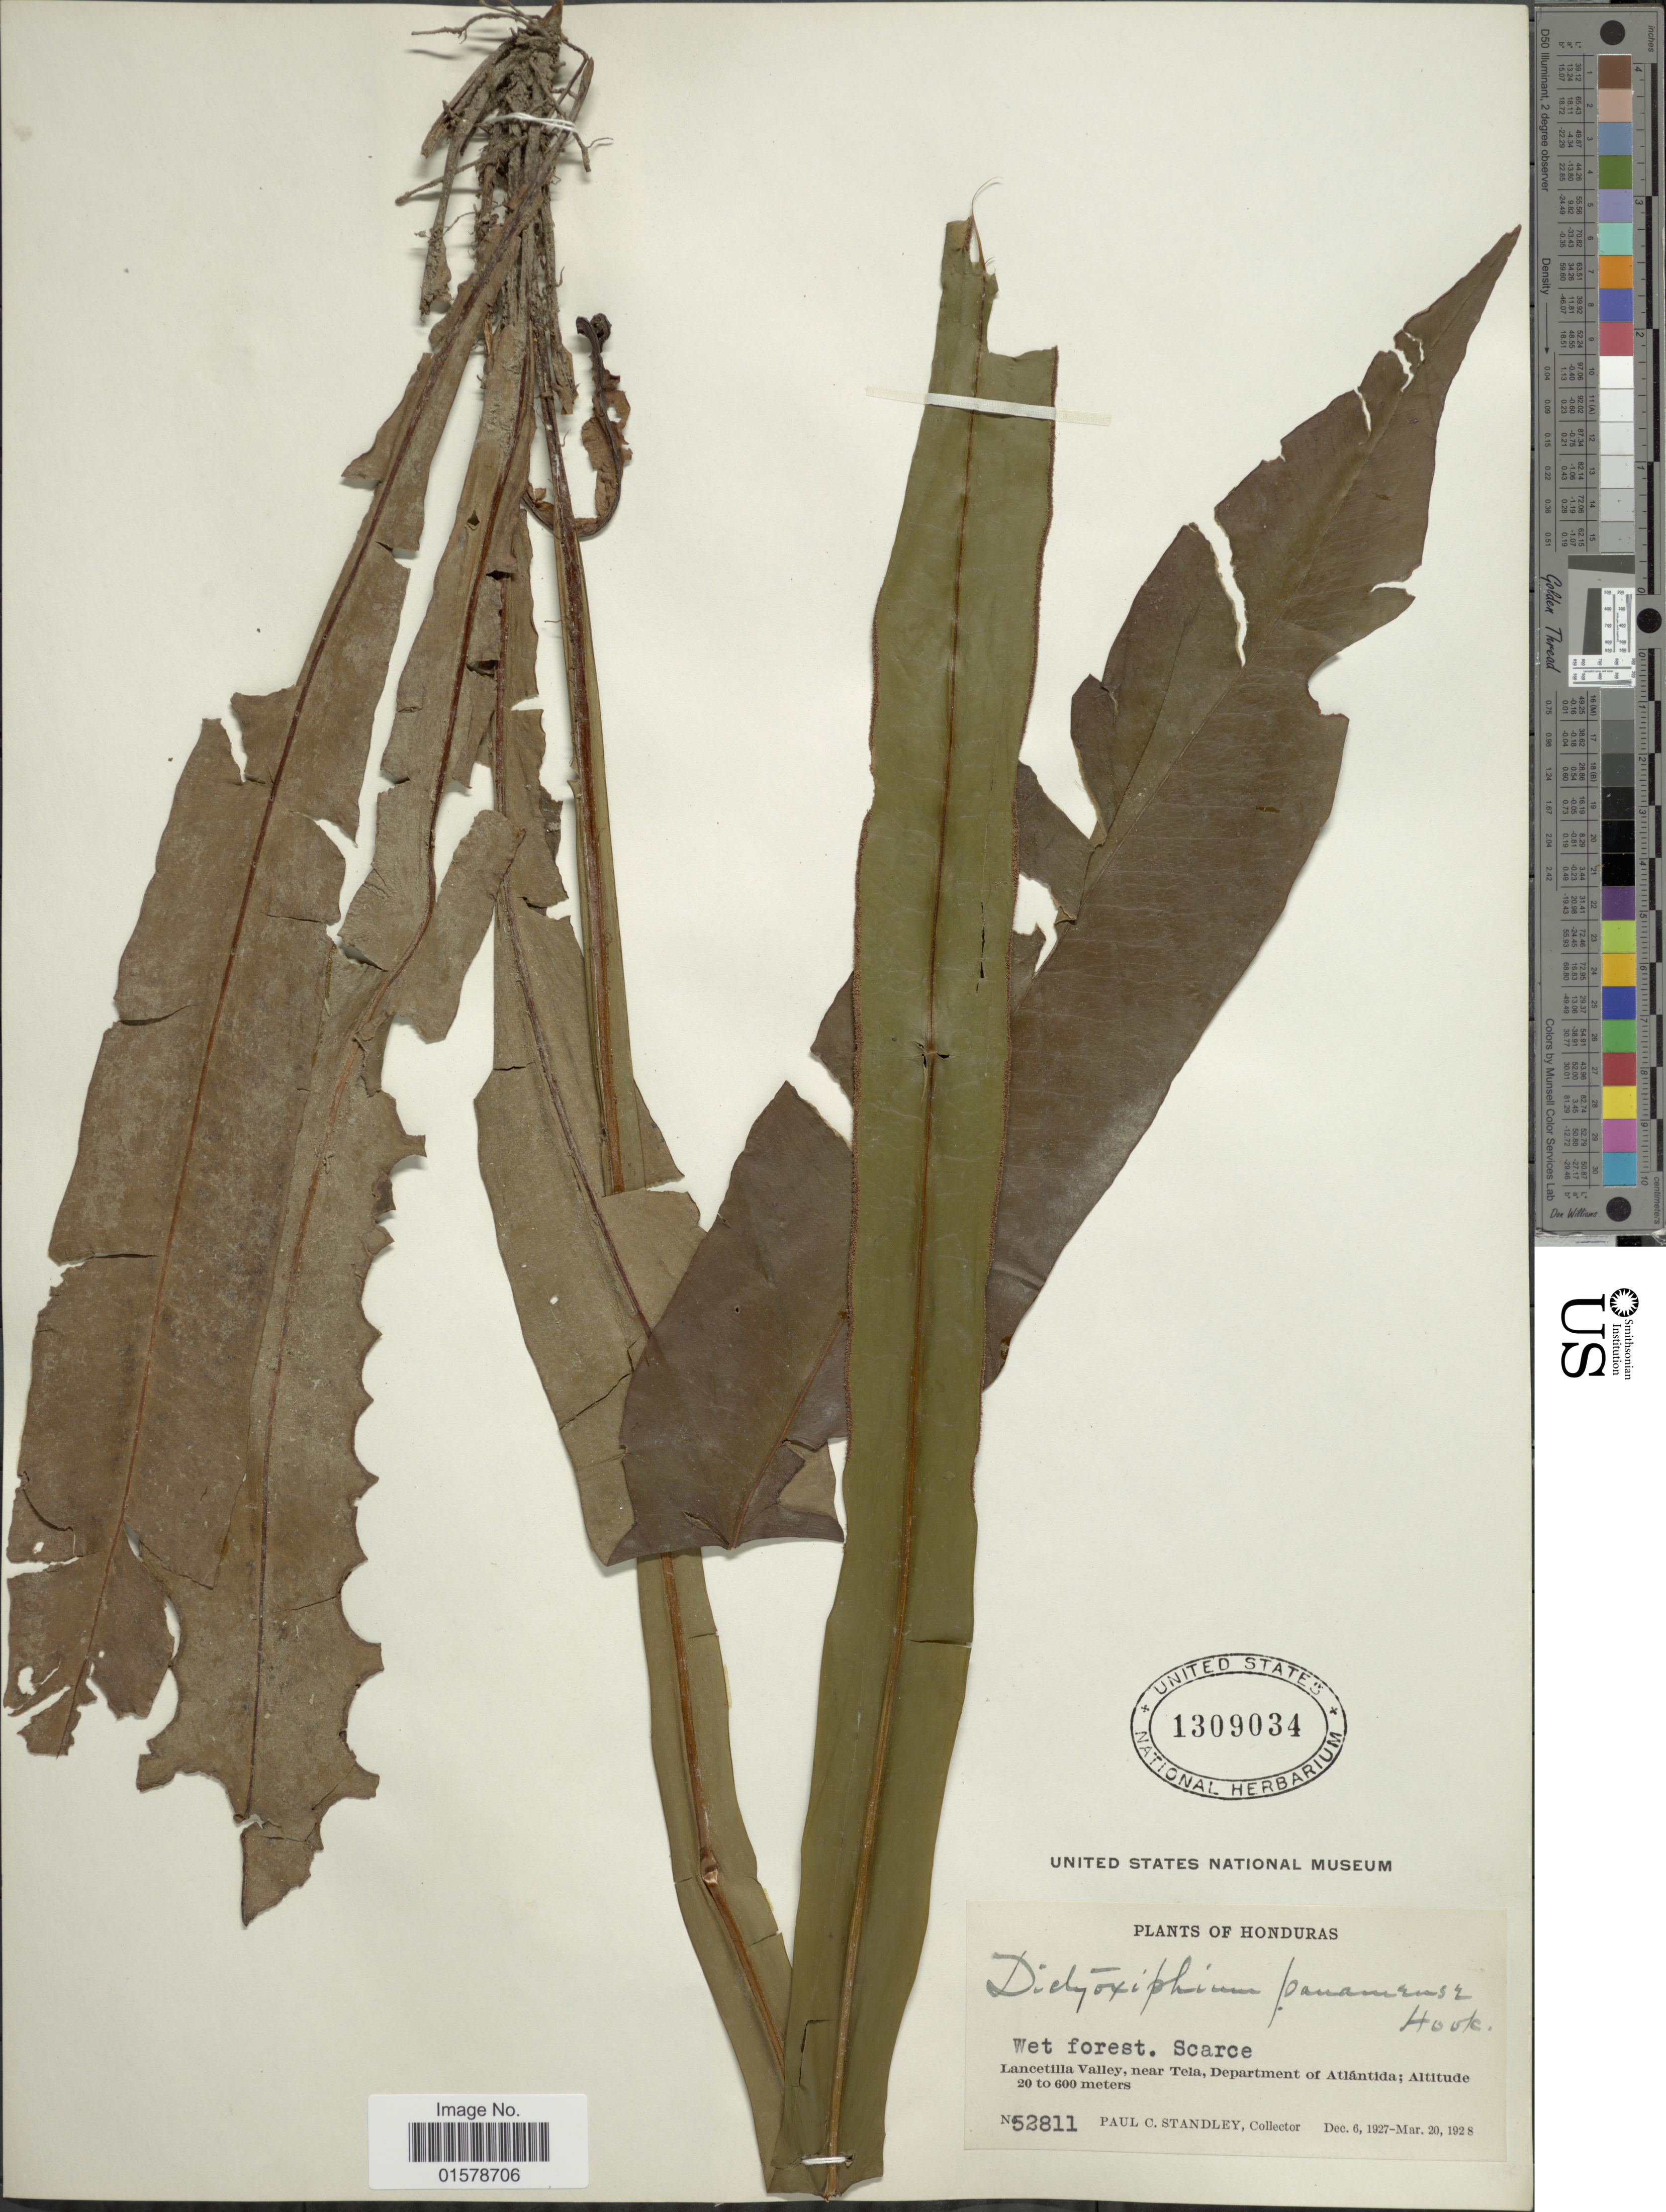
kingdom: Plantae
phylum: Tracheophyta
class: Polypodiopsida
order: Polypodiales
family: Tectariaceae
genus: Tectaria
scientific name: Tectaria panamensis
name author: (Hook.) R.M. Tryon & A.F. Tryon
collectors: P. C. Standley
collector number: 52811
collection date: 1927-12-06/1928-03-20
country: Honduras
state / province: Atlántida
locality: Lancetilla Valley, near Tela, Department of Atlantida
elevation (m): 20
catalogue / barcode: US 1309034